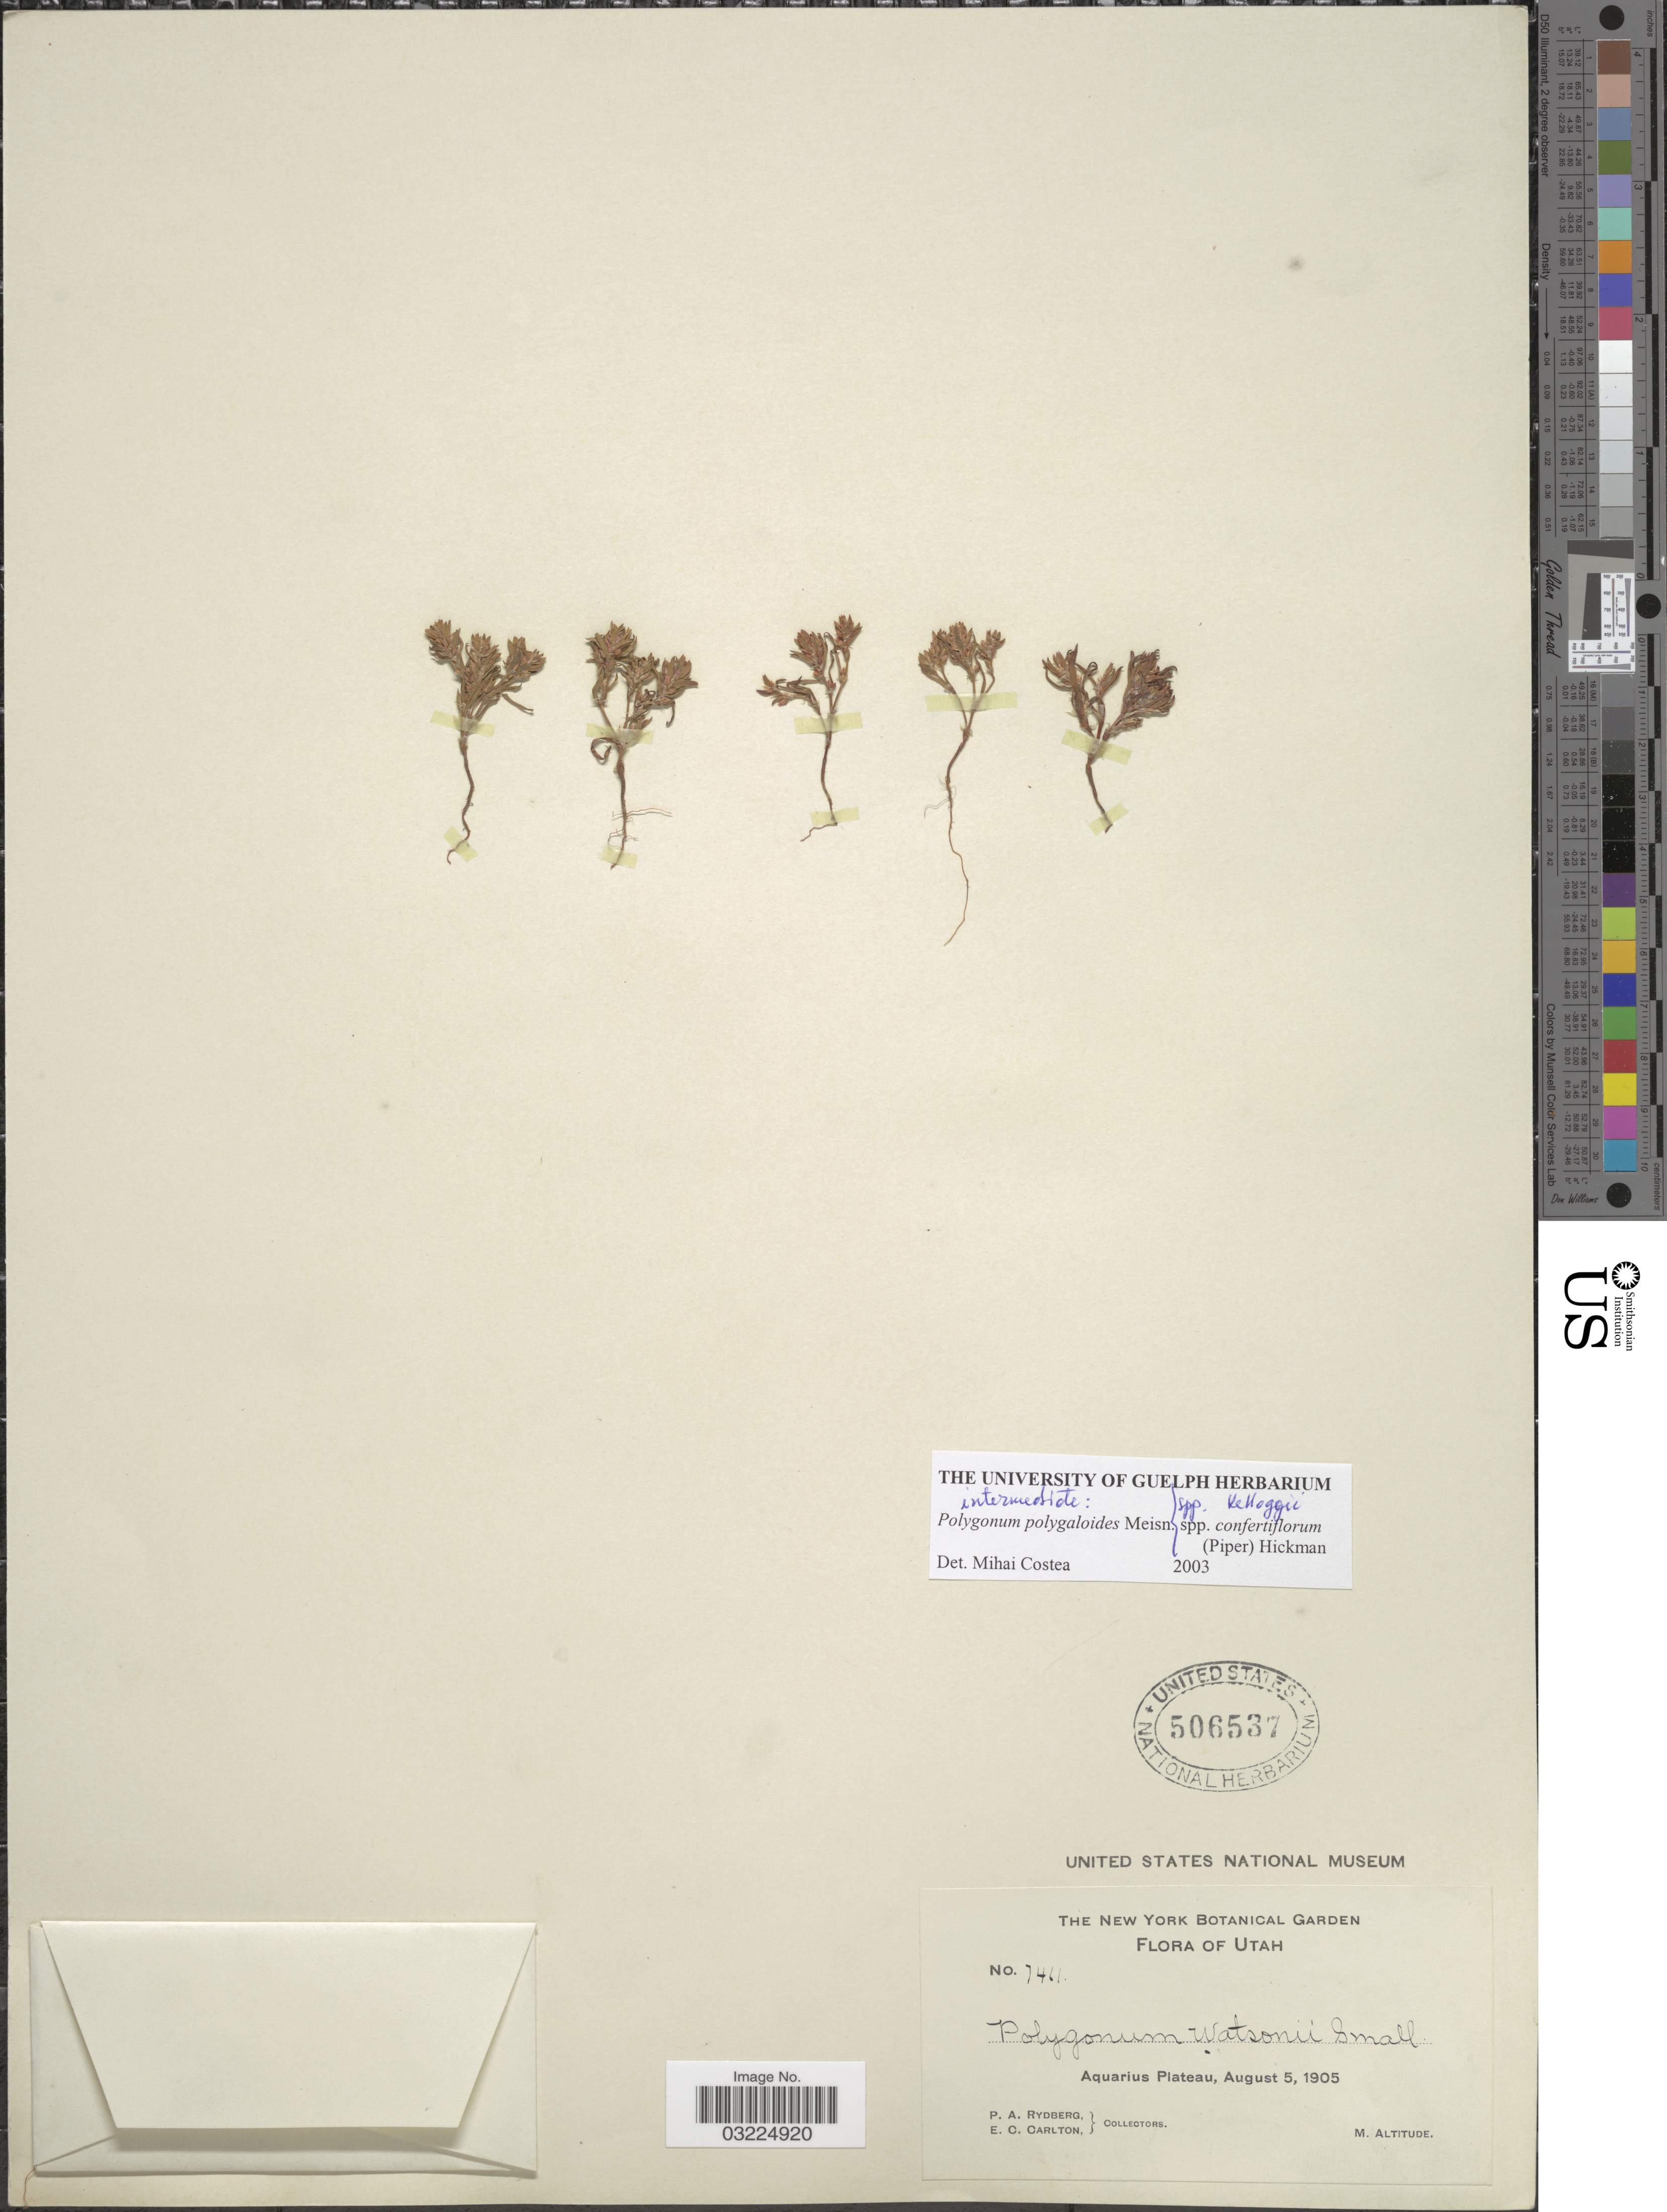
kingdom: Plantae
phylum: Tracheophyta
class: Magnoliopsida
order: Caryophyllales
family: Polygonaceae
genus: Polygonum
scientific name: Polygonum polygaloides subsp. kelloggii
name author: (Greene) Hickman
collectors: P. A. Rydberg & E. Carlton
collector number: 7461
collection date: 1905-08-05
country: United States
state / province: Utah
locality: Aquarius Plateau.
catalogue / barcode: US 506537